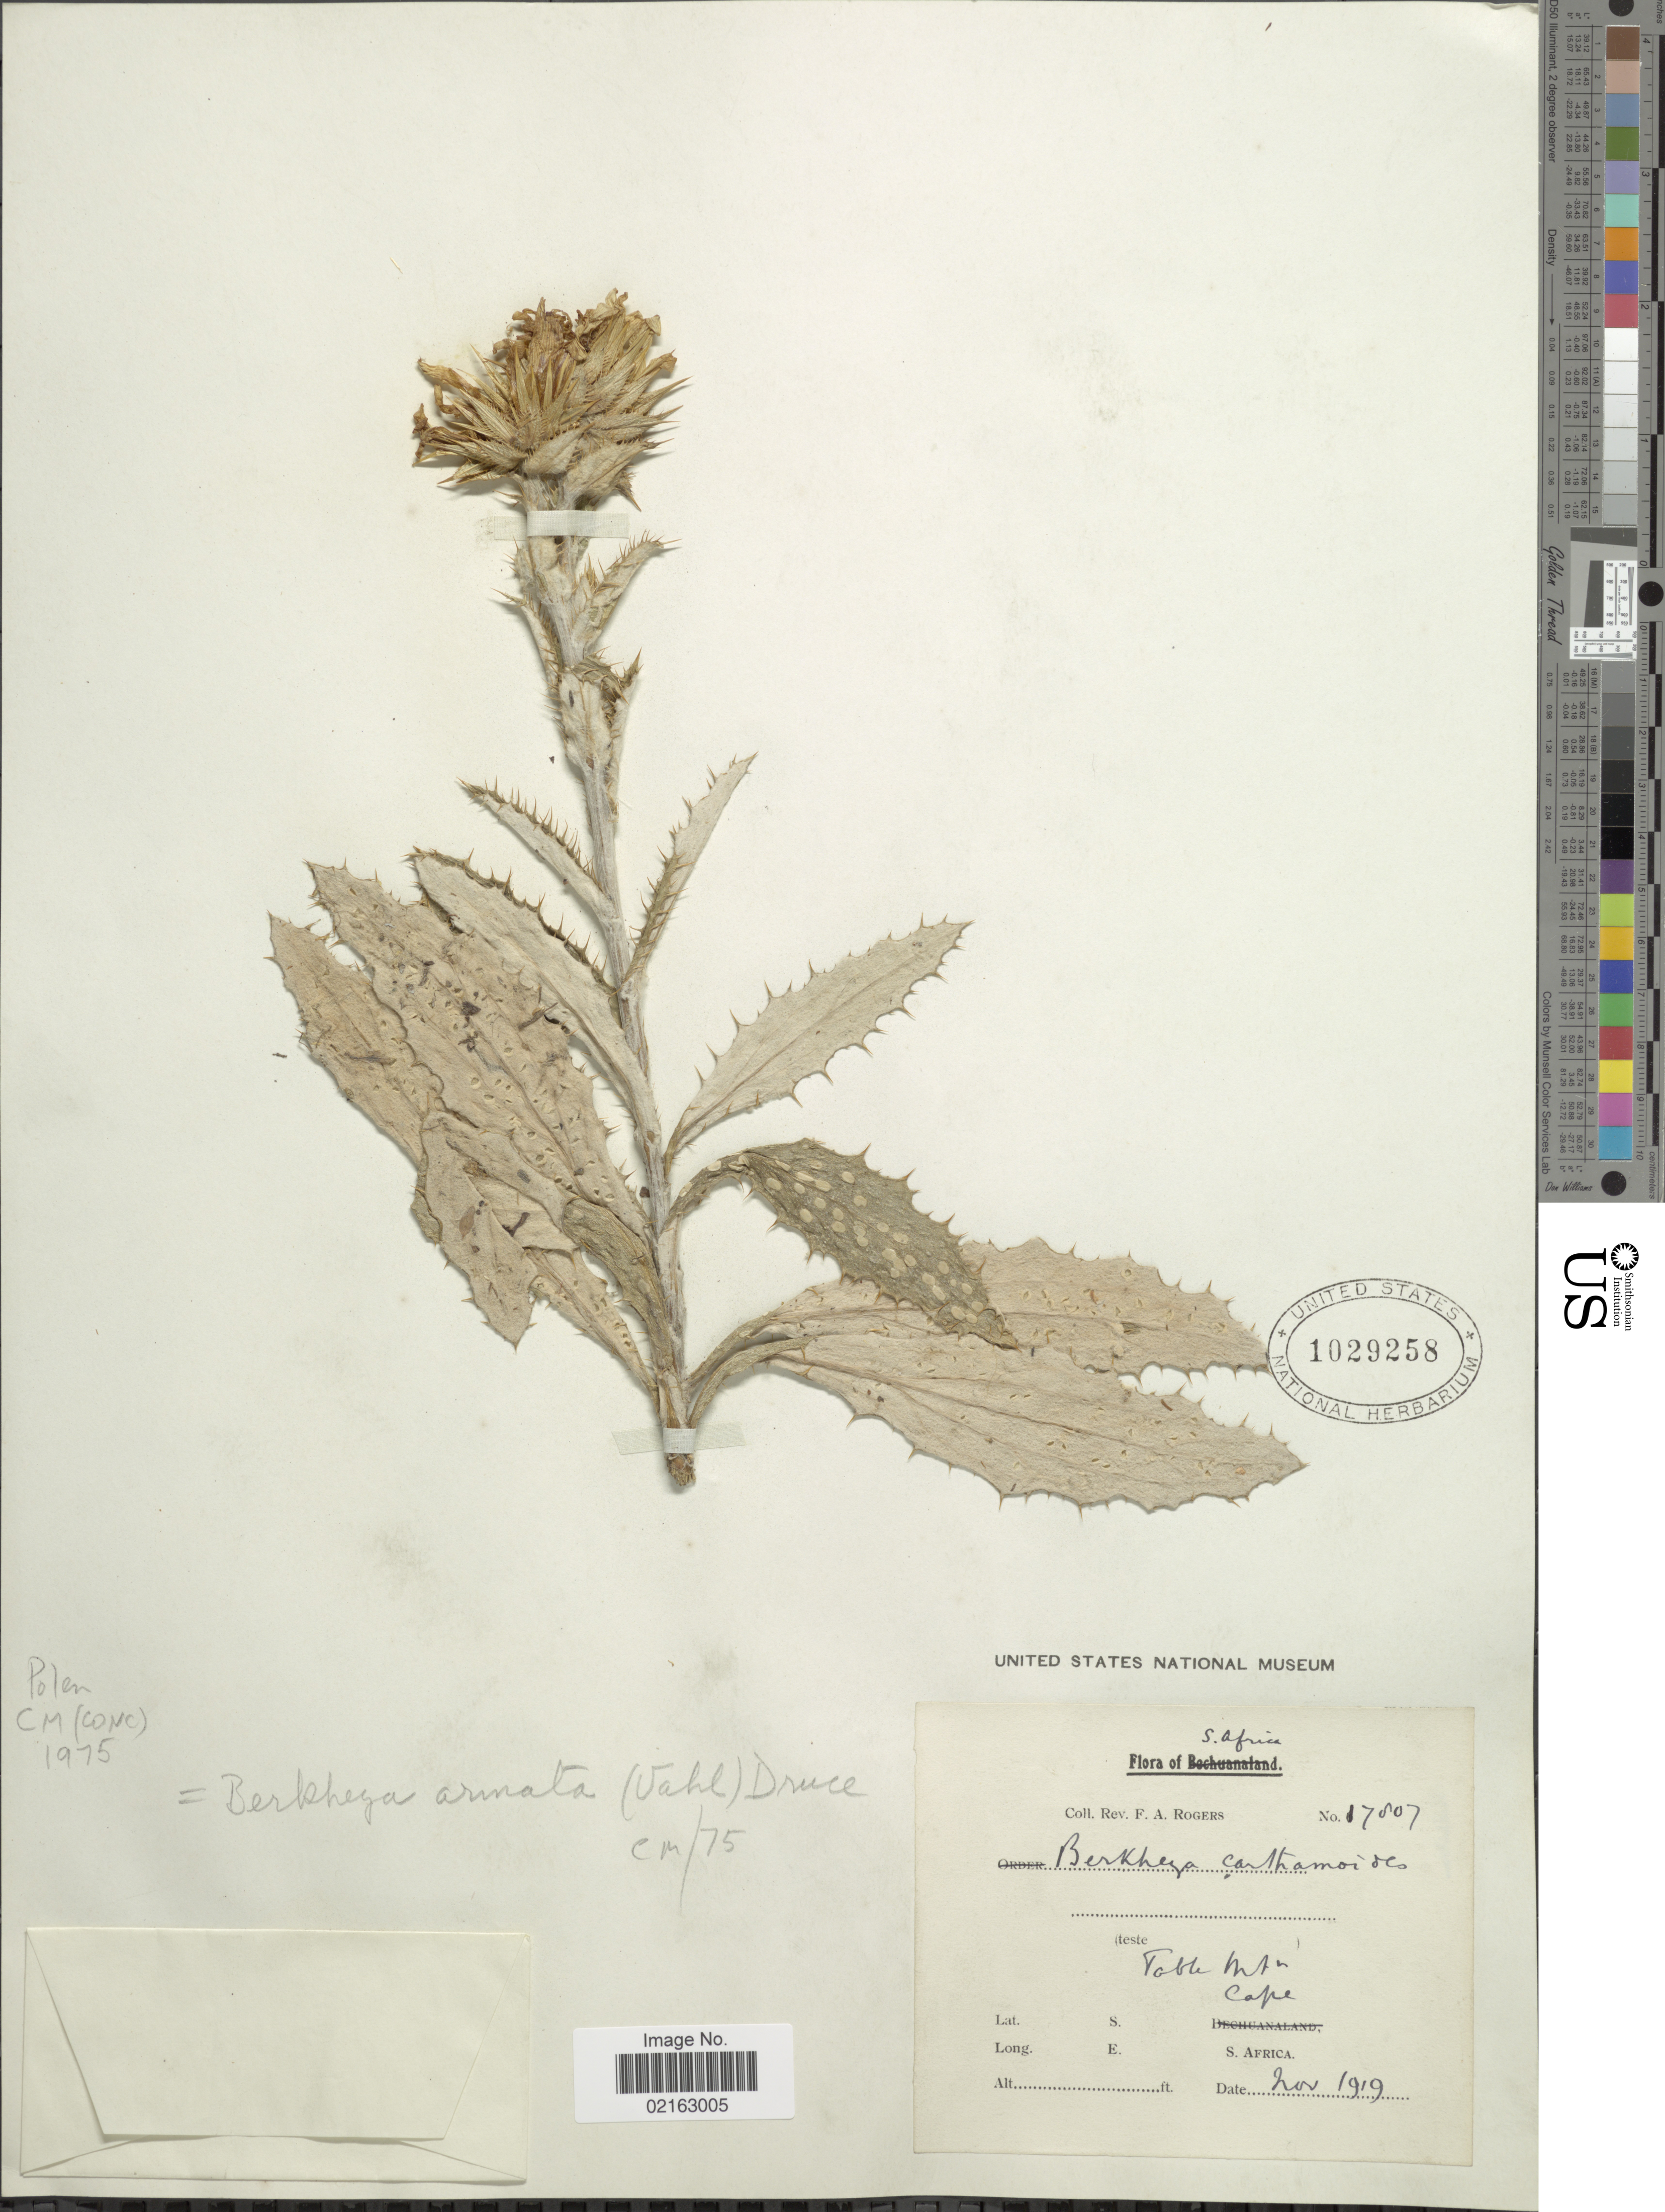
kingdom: Plantae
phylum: Tracheophyta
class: Magnoliopsida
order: Asterales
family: Asteraceae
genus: Berkheya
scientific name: Berkheya armata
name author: (Vahl) Druce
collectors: F. A. Rogers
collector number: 17807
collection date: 1919-11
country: South Africa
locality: Table Mtn. Cape. S. Africa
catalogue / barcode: US 1029258